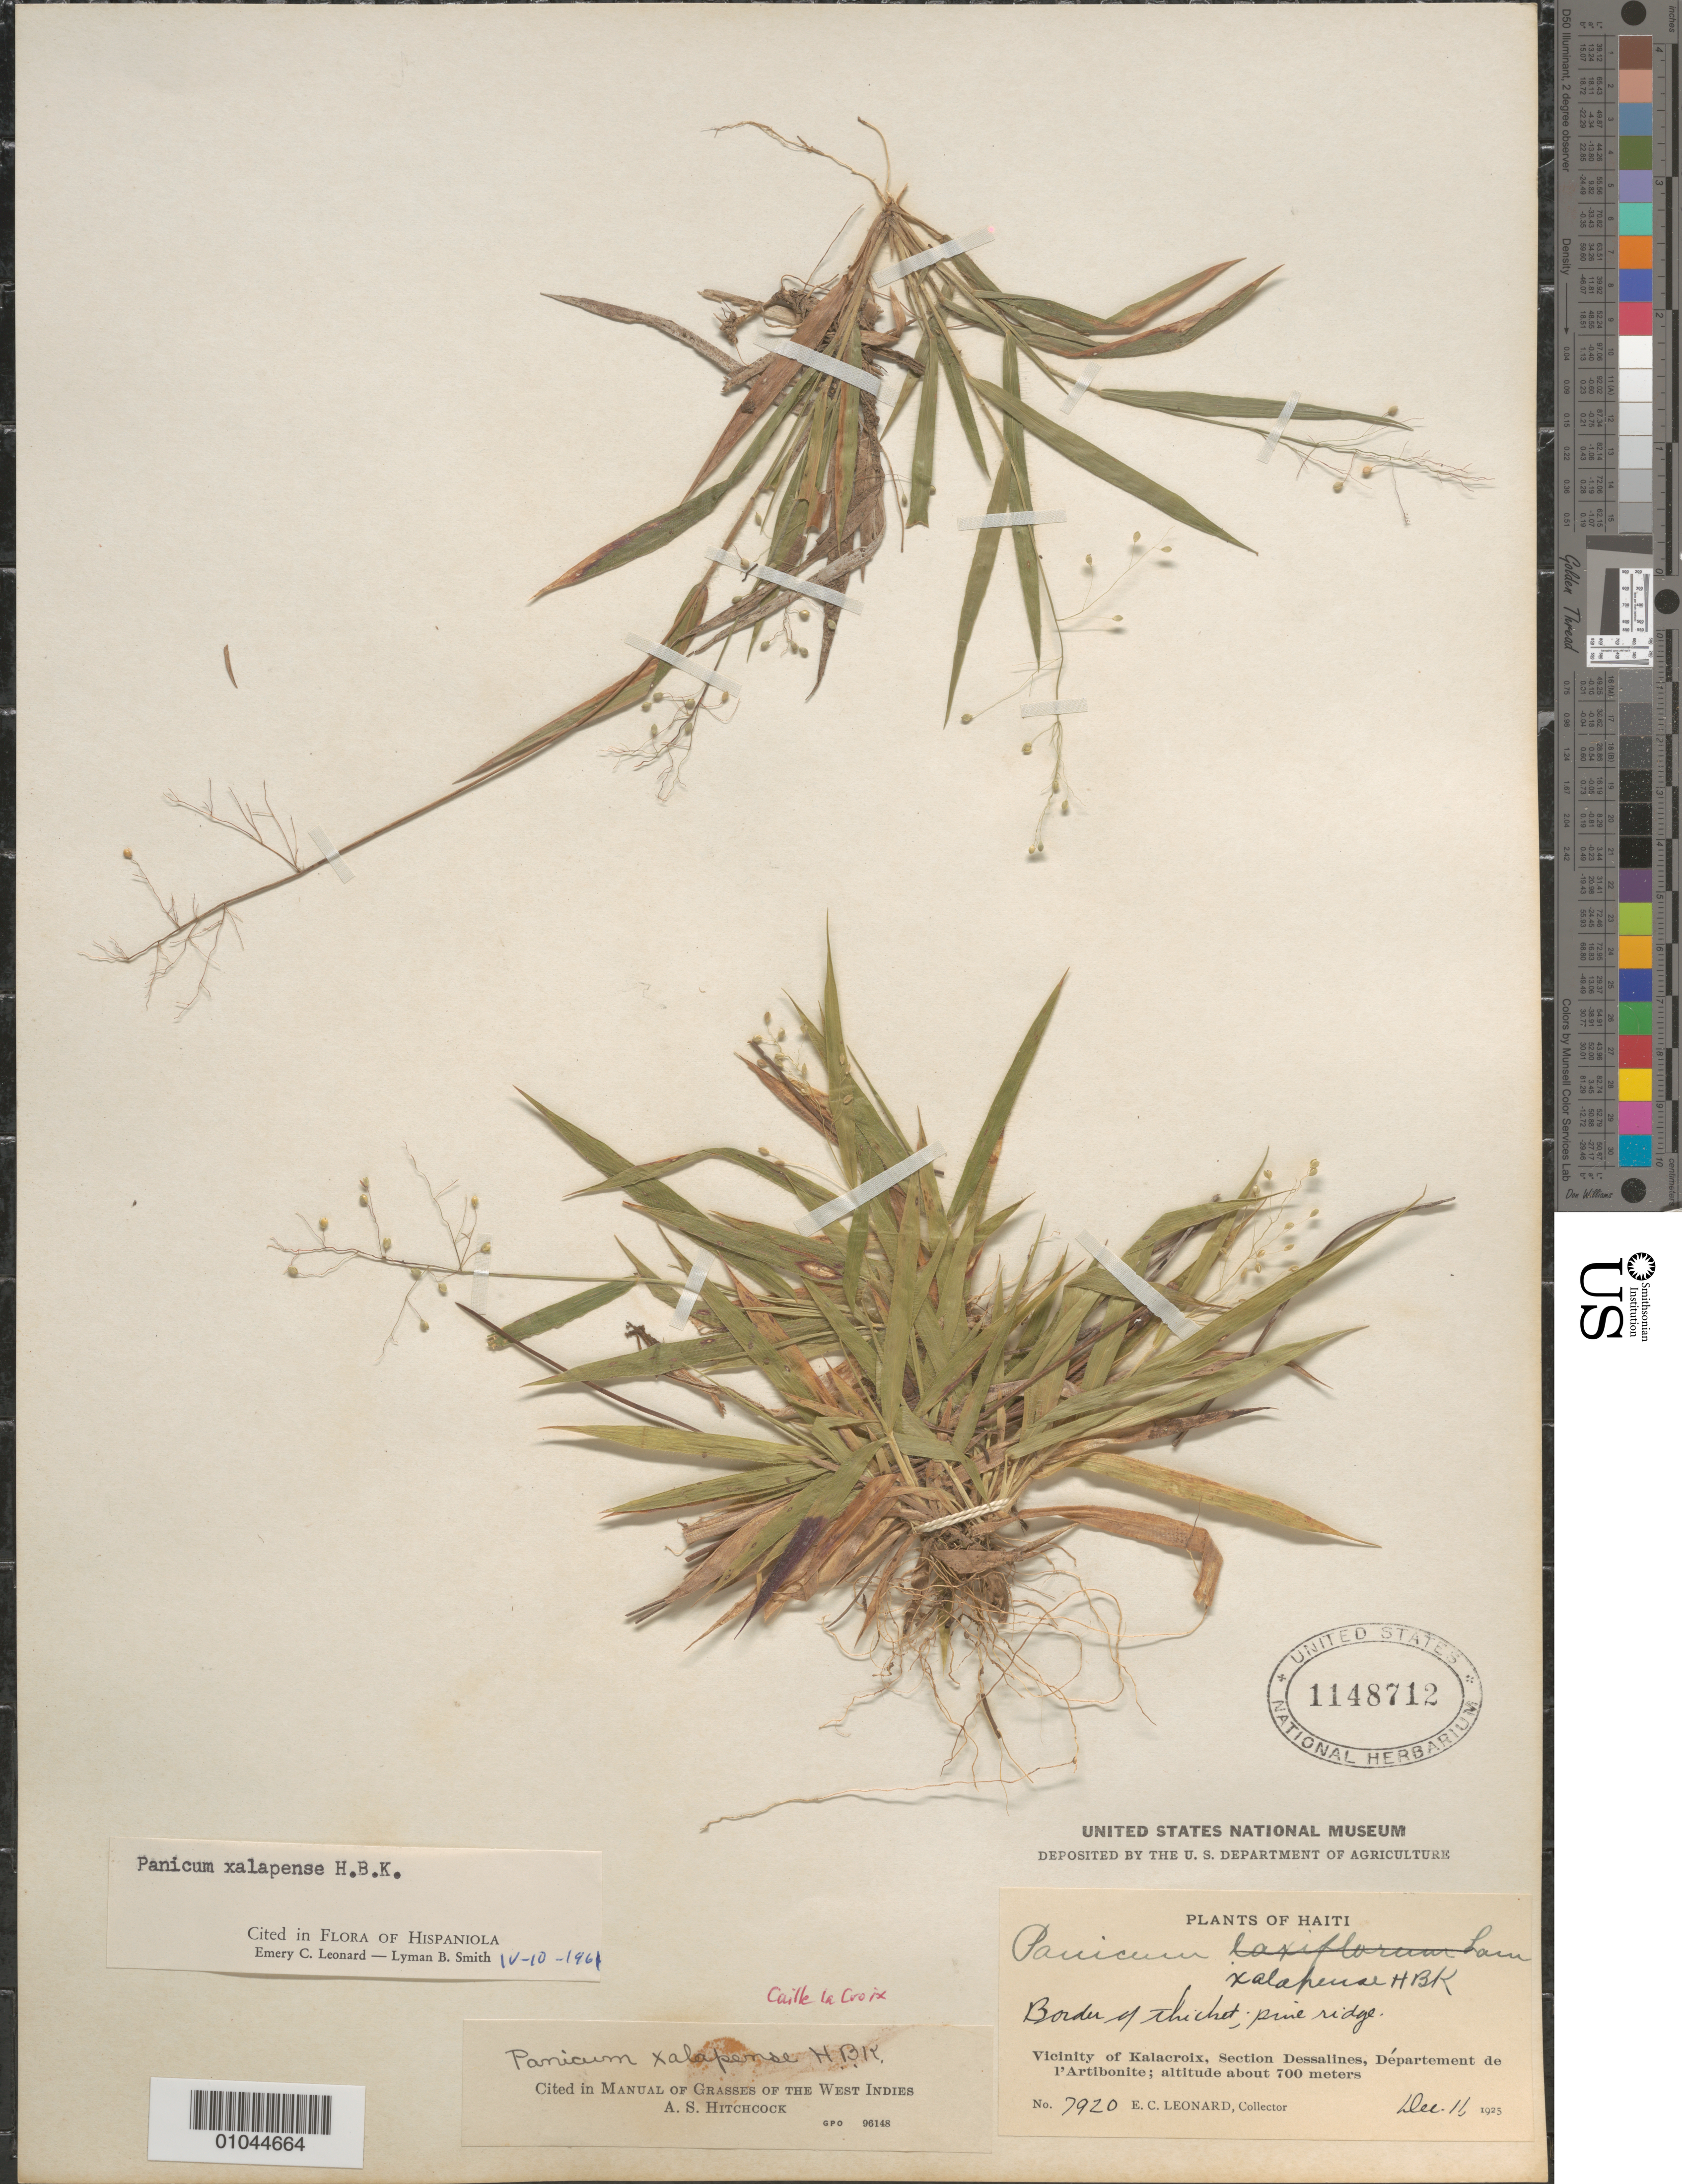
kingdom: Plantae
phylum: Tracheophyta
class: Liliopsida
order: Poales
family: Poaceae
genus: Panicum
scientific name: Panicum xalapense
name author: Kunth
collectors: E. C. Leonard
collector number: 7920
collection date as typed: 11 Dec 1925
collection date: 1925-12-11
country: Haiti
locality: Vicinity of Kalacroix, Section Dessalines, Departement de l'Artibonite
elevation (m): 700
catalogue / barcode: US 1148712